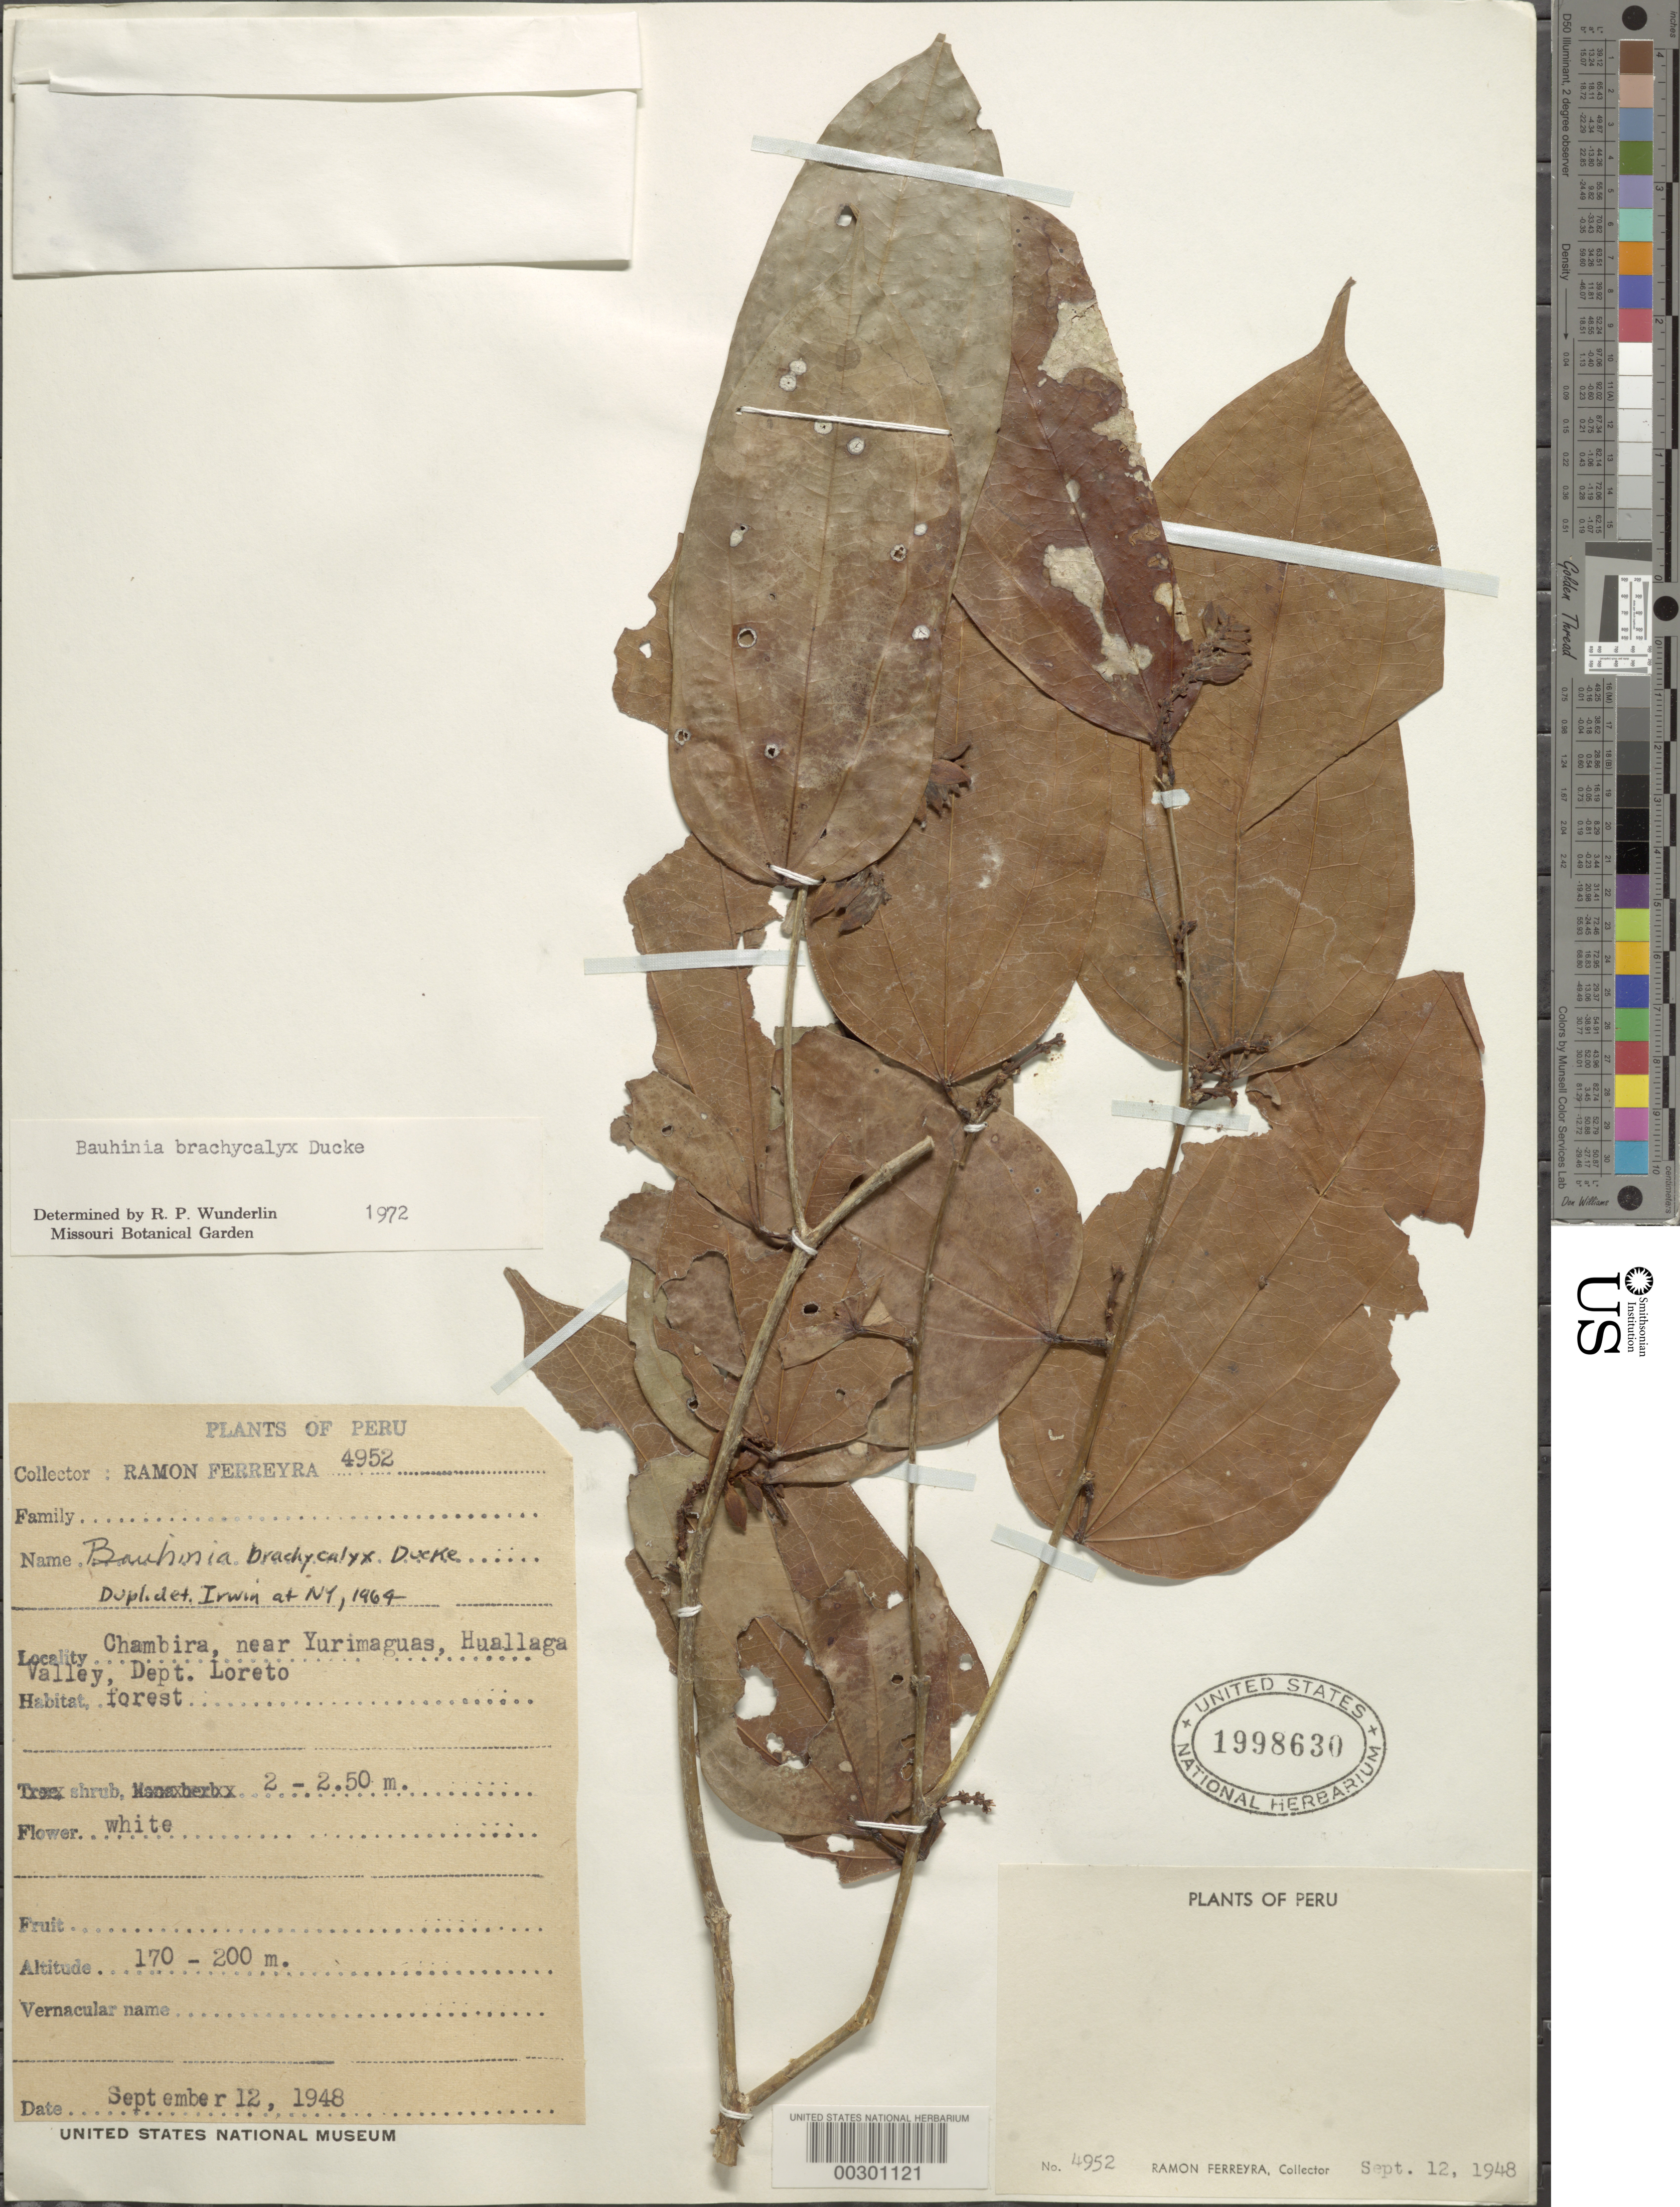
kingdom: Plantae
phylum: Tracheophyta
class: Magnoliopsida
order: Fabales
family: Fabaceae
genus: Bauhinia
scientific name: Bauhinia brachycalyx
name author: Ducke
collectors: R. A. Ferreyra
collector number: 4952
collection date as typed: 12 Sep 1948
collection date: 1948-09-12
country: Peru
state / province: Loreto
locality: Chambria, near yurimaguas, haullagra valley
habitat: Forest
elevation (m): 170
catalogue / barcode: US 1998630